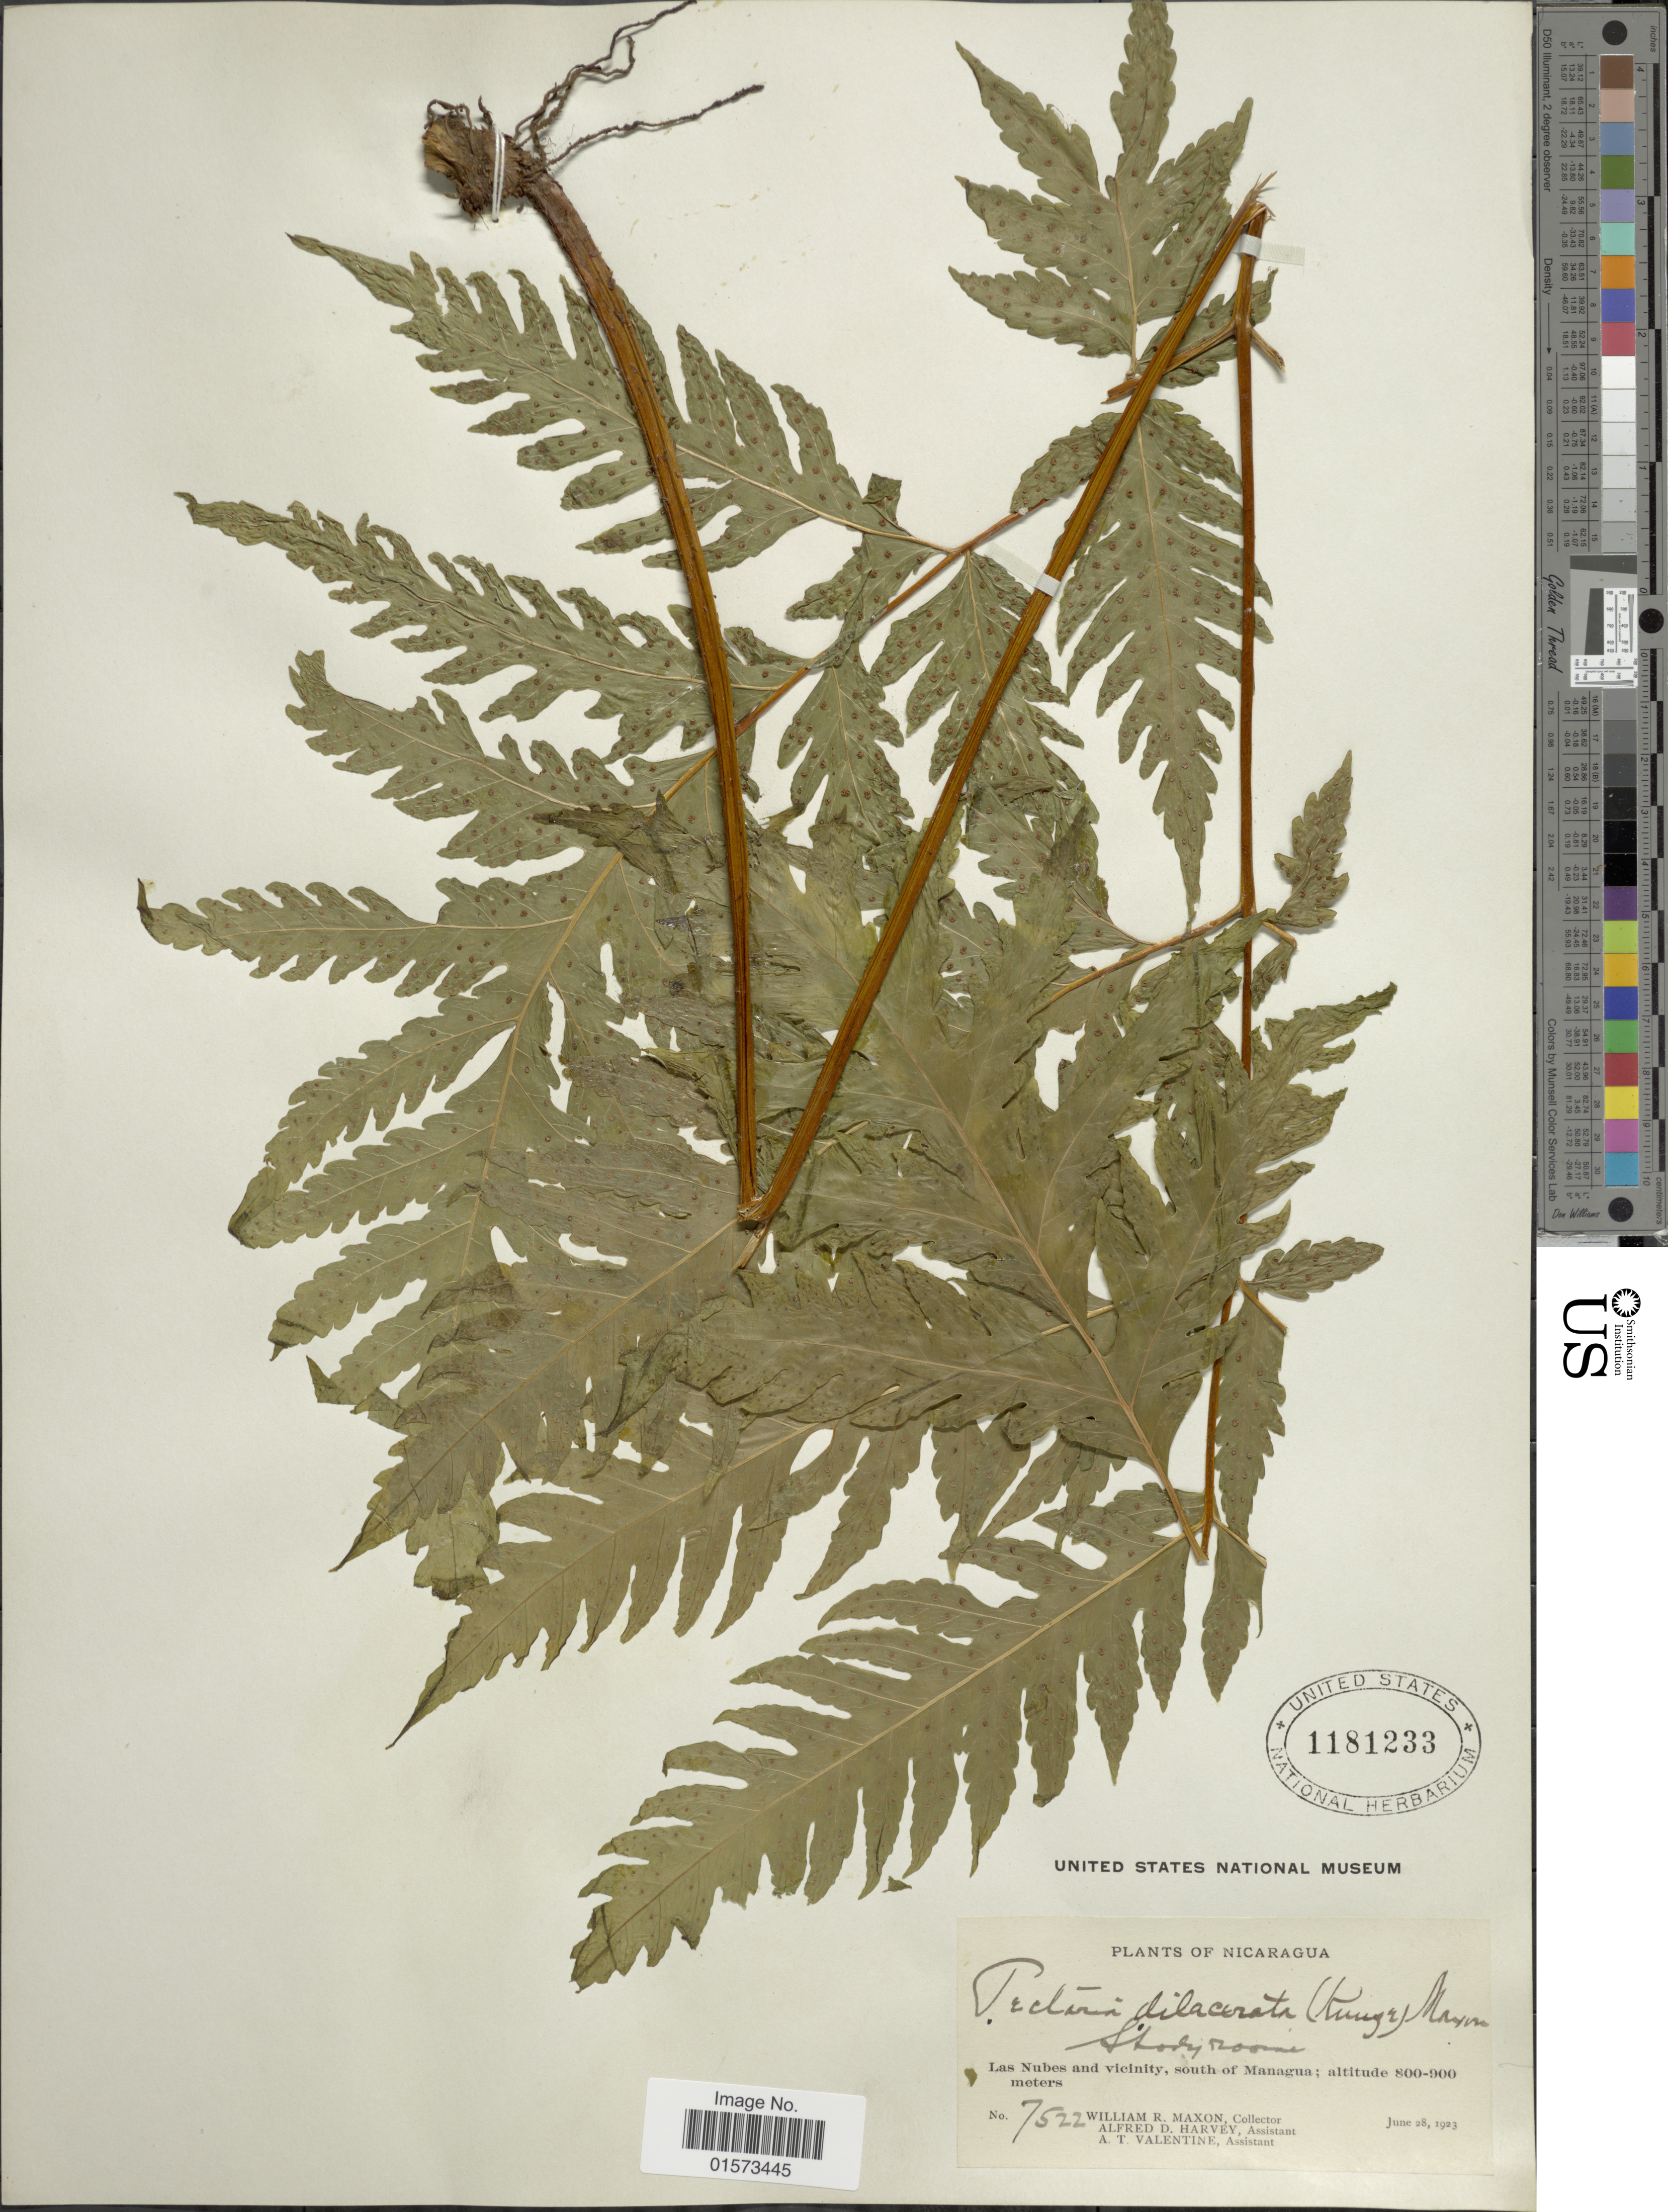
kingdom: Plantae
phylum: Tracheophyta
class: Polypodiopsida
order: Polypodiales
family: Tectariaceae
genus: Tectaria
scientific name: Tectaria mexicana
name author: (Fée) C.V. Morton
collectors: W. R. Maxon, A. D. Harvey & A. Valentine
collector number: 7522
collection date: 1923-06-28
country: Nicaragua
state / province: Managua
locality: Las Nubes and vicinity, south of Managua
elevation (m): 800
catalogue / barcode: US 1181233